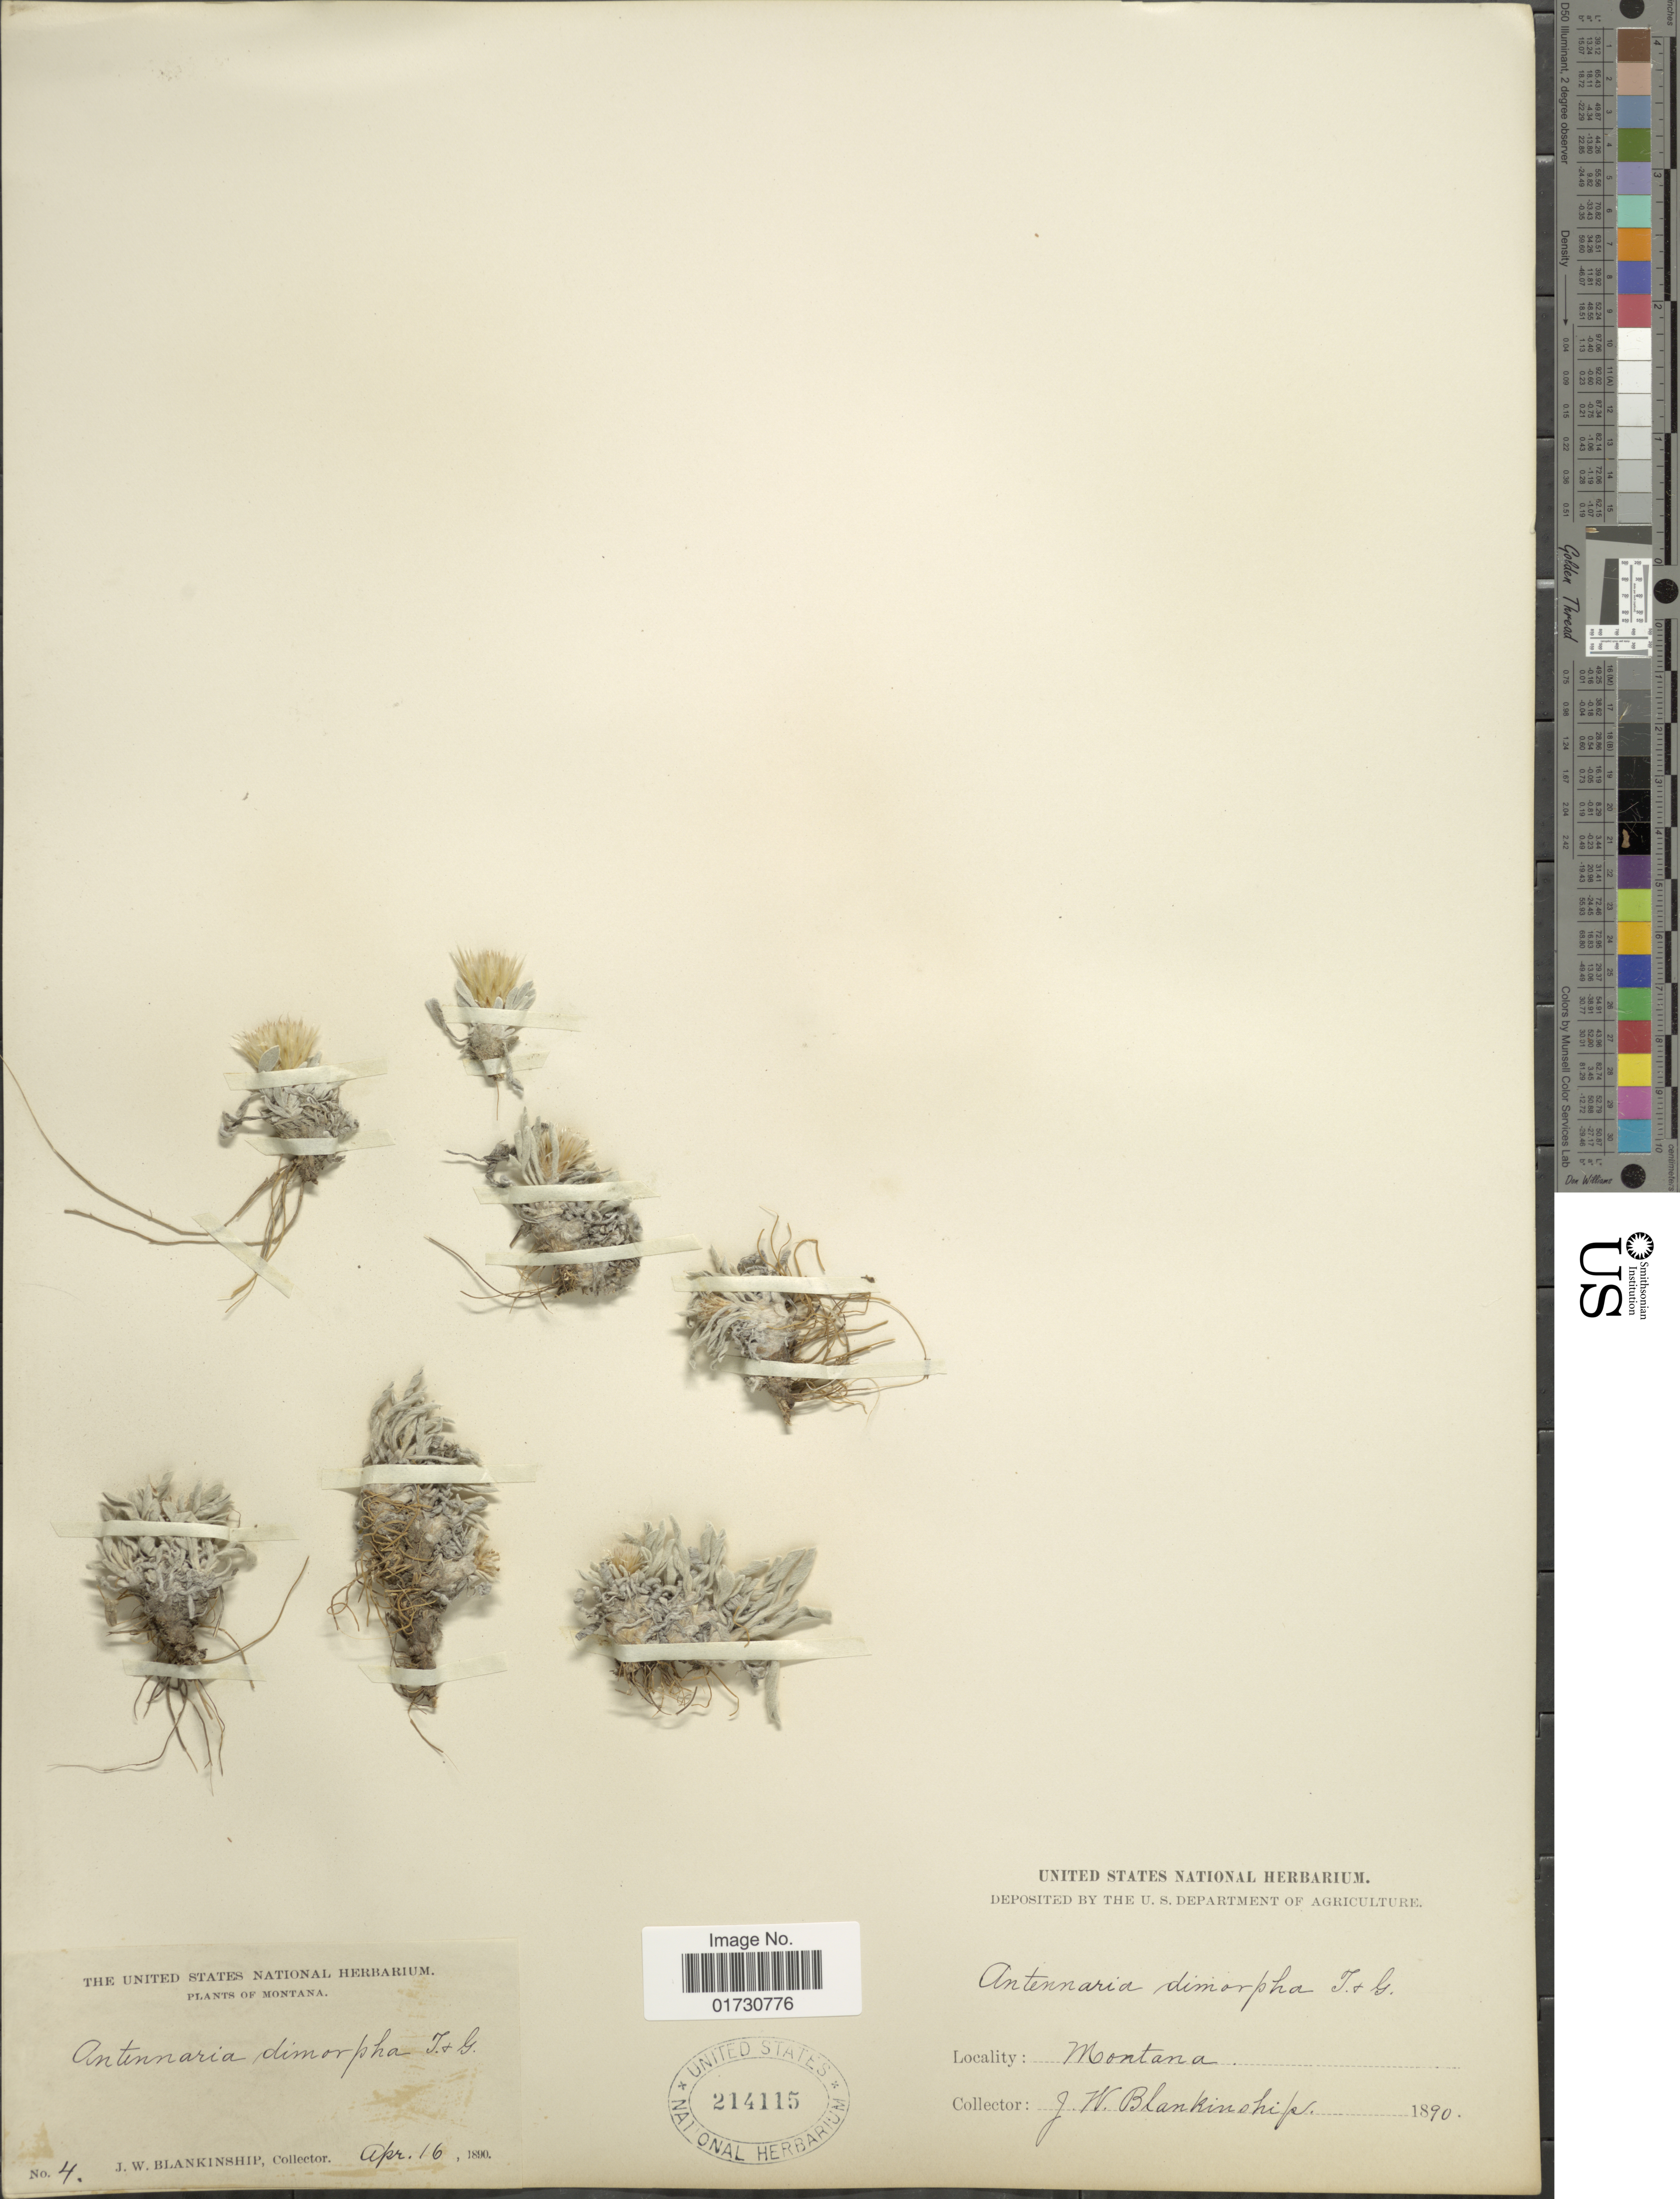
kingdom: Plantae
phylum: Tracheophyta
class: Magnoliopsida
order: Asterales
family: Asteraceae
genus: Antennaria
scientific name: Antennaria dimorpha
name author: (Nutt.) Torr. & A. Gray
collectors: J. W. Blankinship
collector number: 4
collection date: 1890-04-16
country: United States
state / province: Montana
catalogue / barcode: US 214115